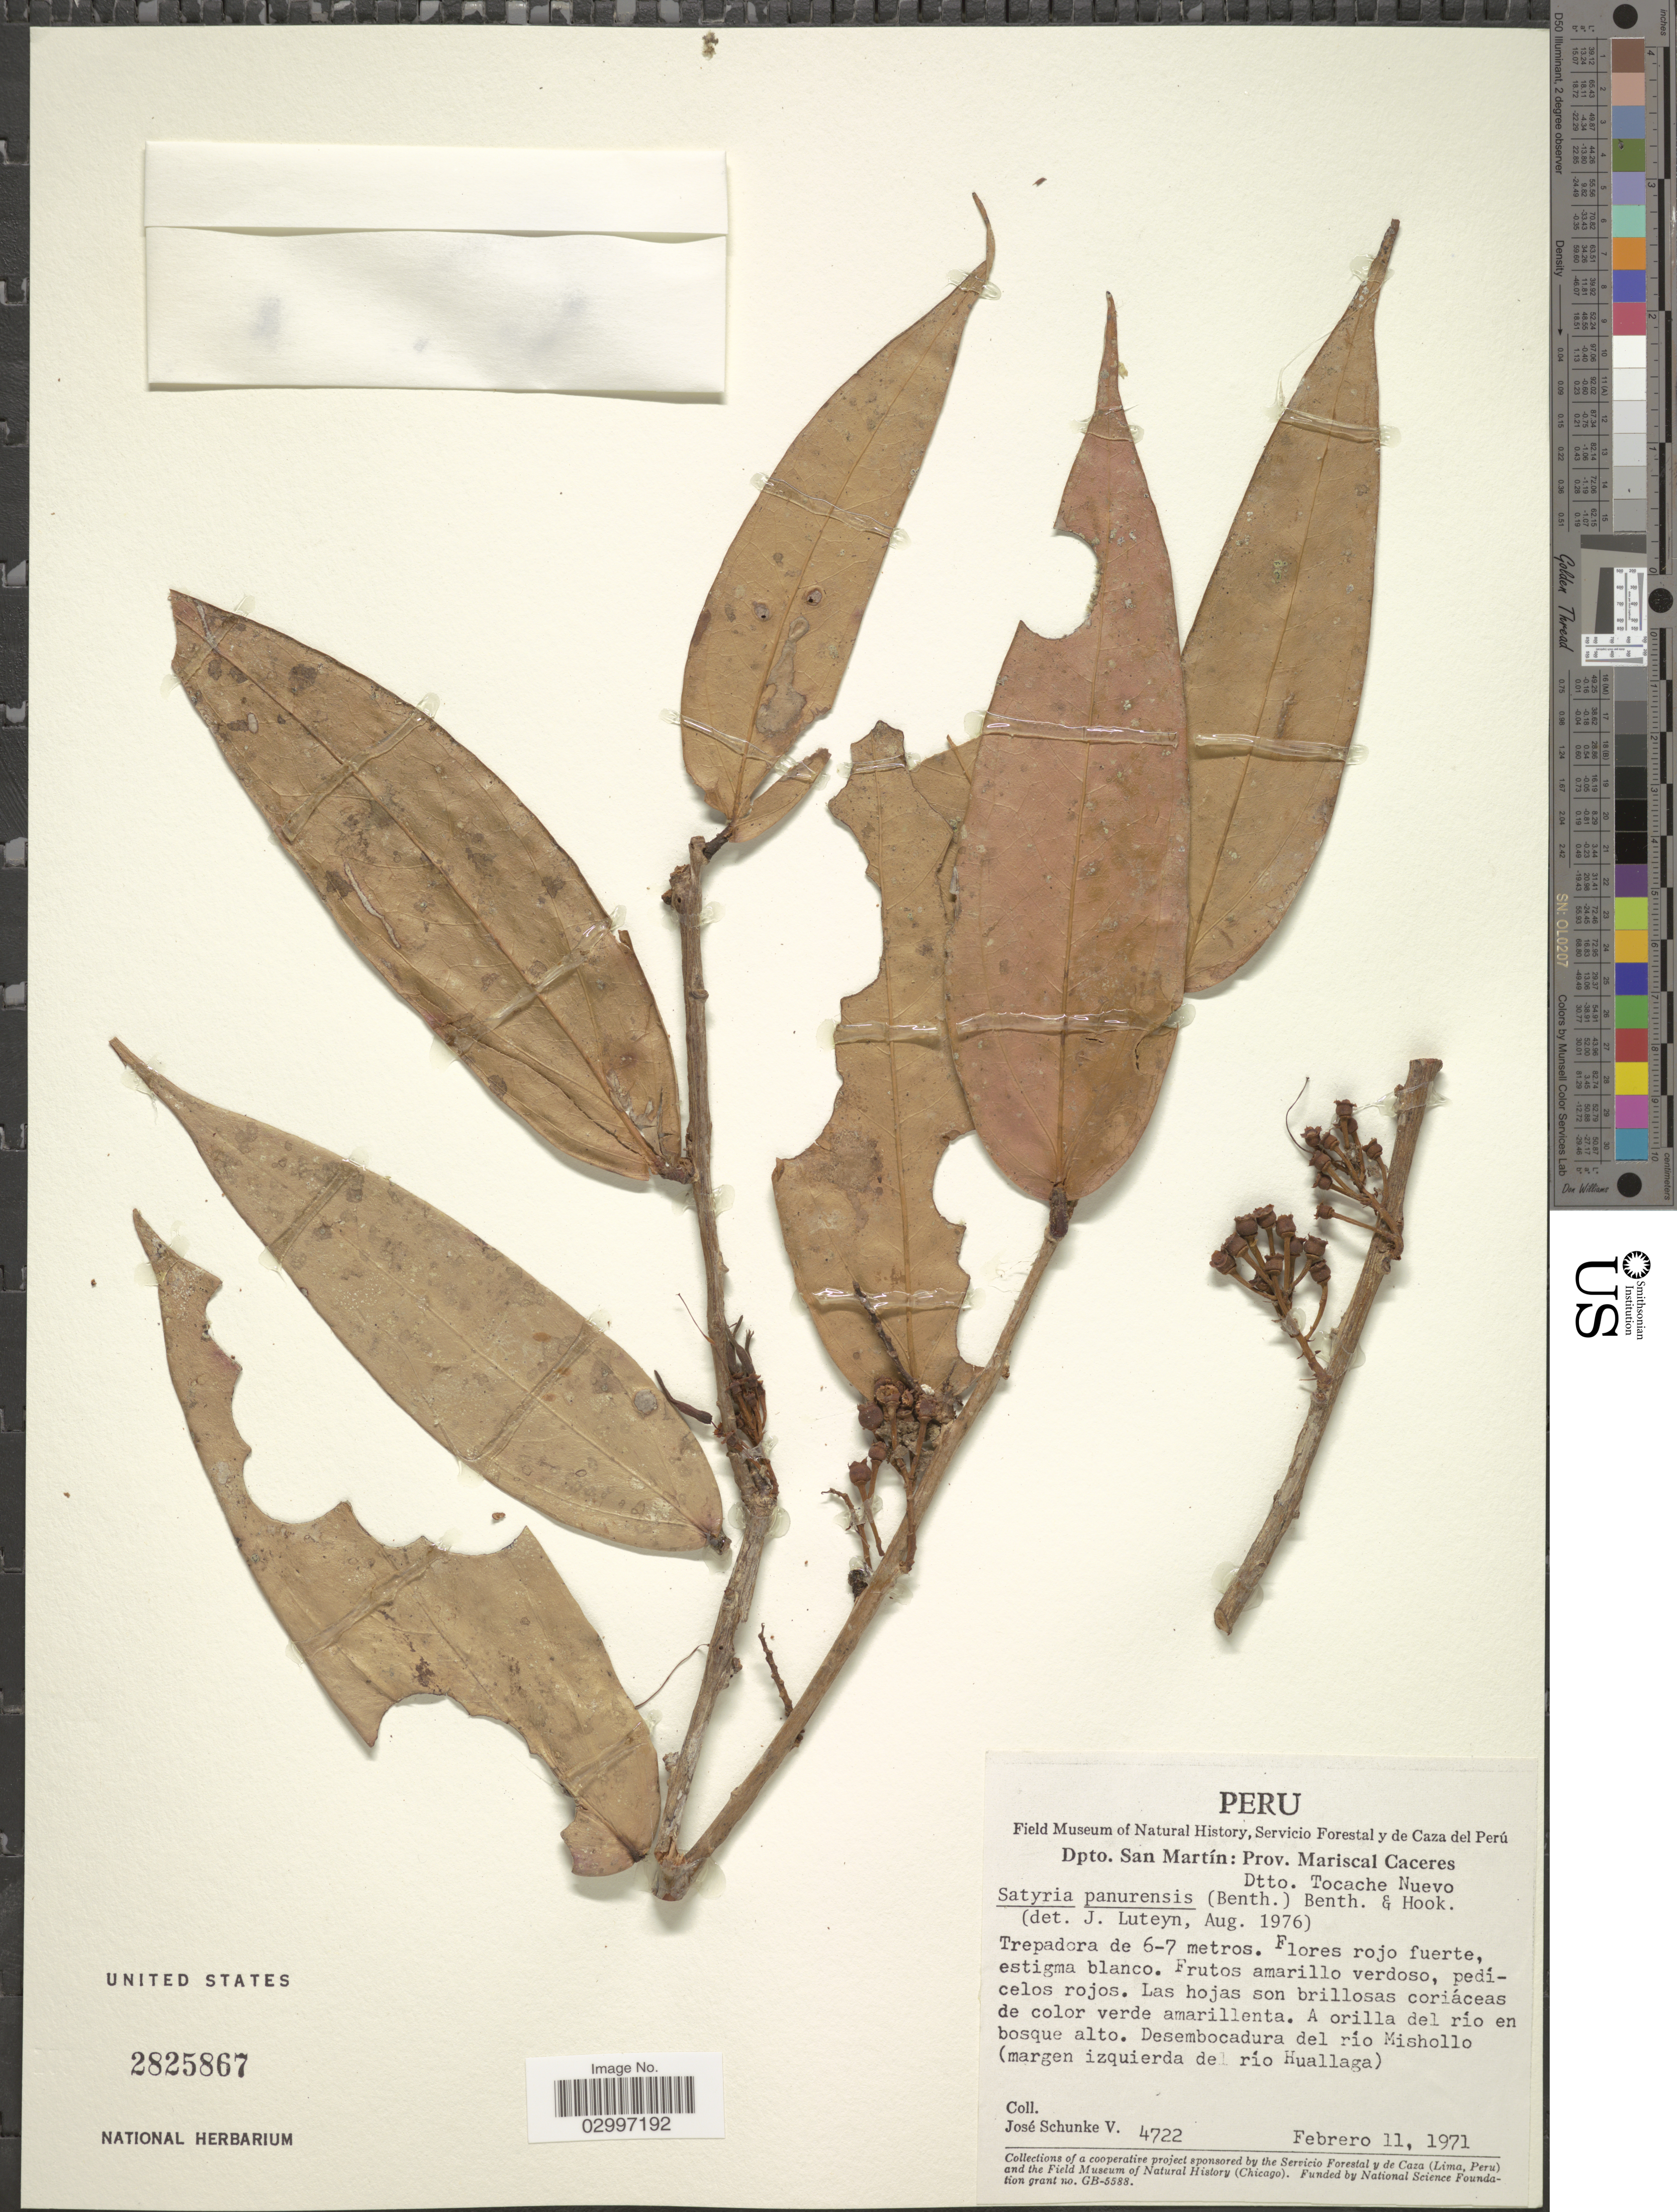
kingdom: Plantae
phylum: Tracheophyta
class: Magnoliopsida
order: Ericales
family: Ericaceae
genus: Satyria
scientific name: Satyria panurensis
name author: (Benth. ex Meisn.) Benth. & Hook. f. ex Nied.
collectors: J. Schunke Vigo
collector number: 4722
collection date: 1971-02-11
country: Peru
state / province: San Martín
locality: Dpto. San Martín: Prov. Mariscal Caceres, Dtto. Tocache Nuevo, Desembocadura del rio Mishollo (margen izquierda de rio Huallaga).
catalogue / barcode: US 2825867